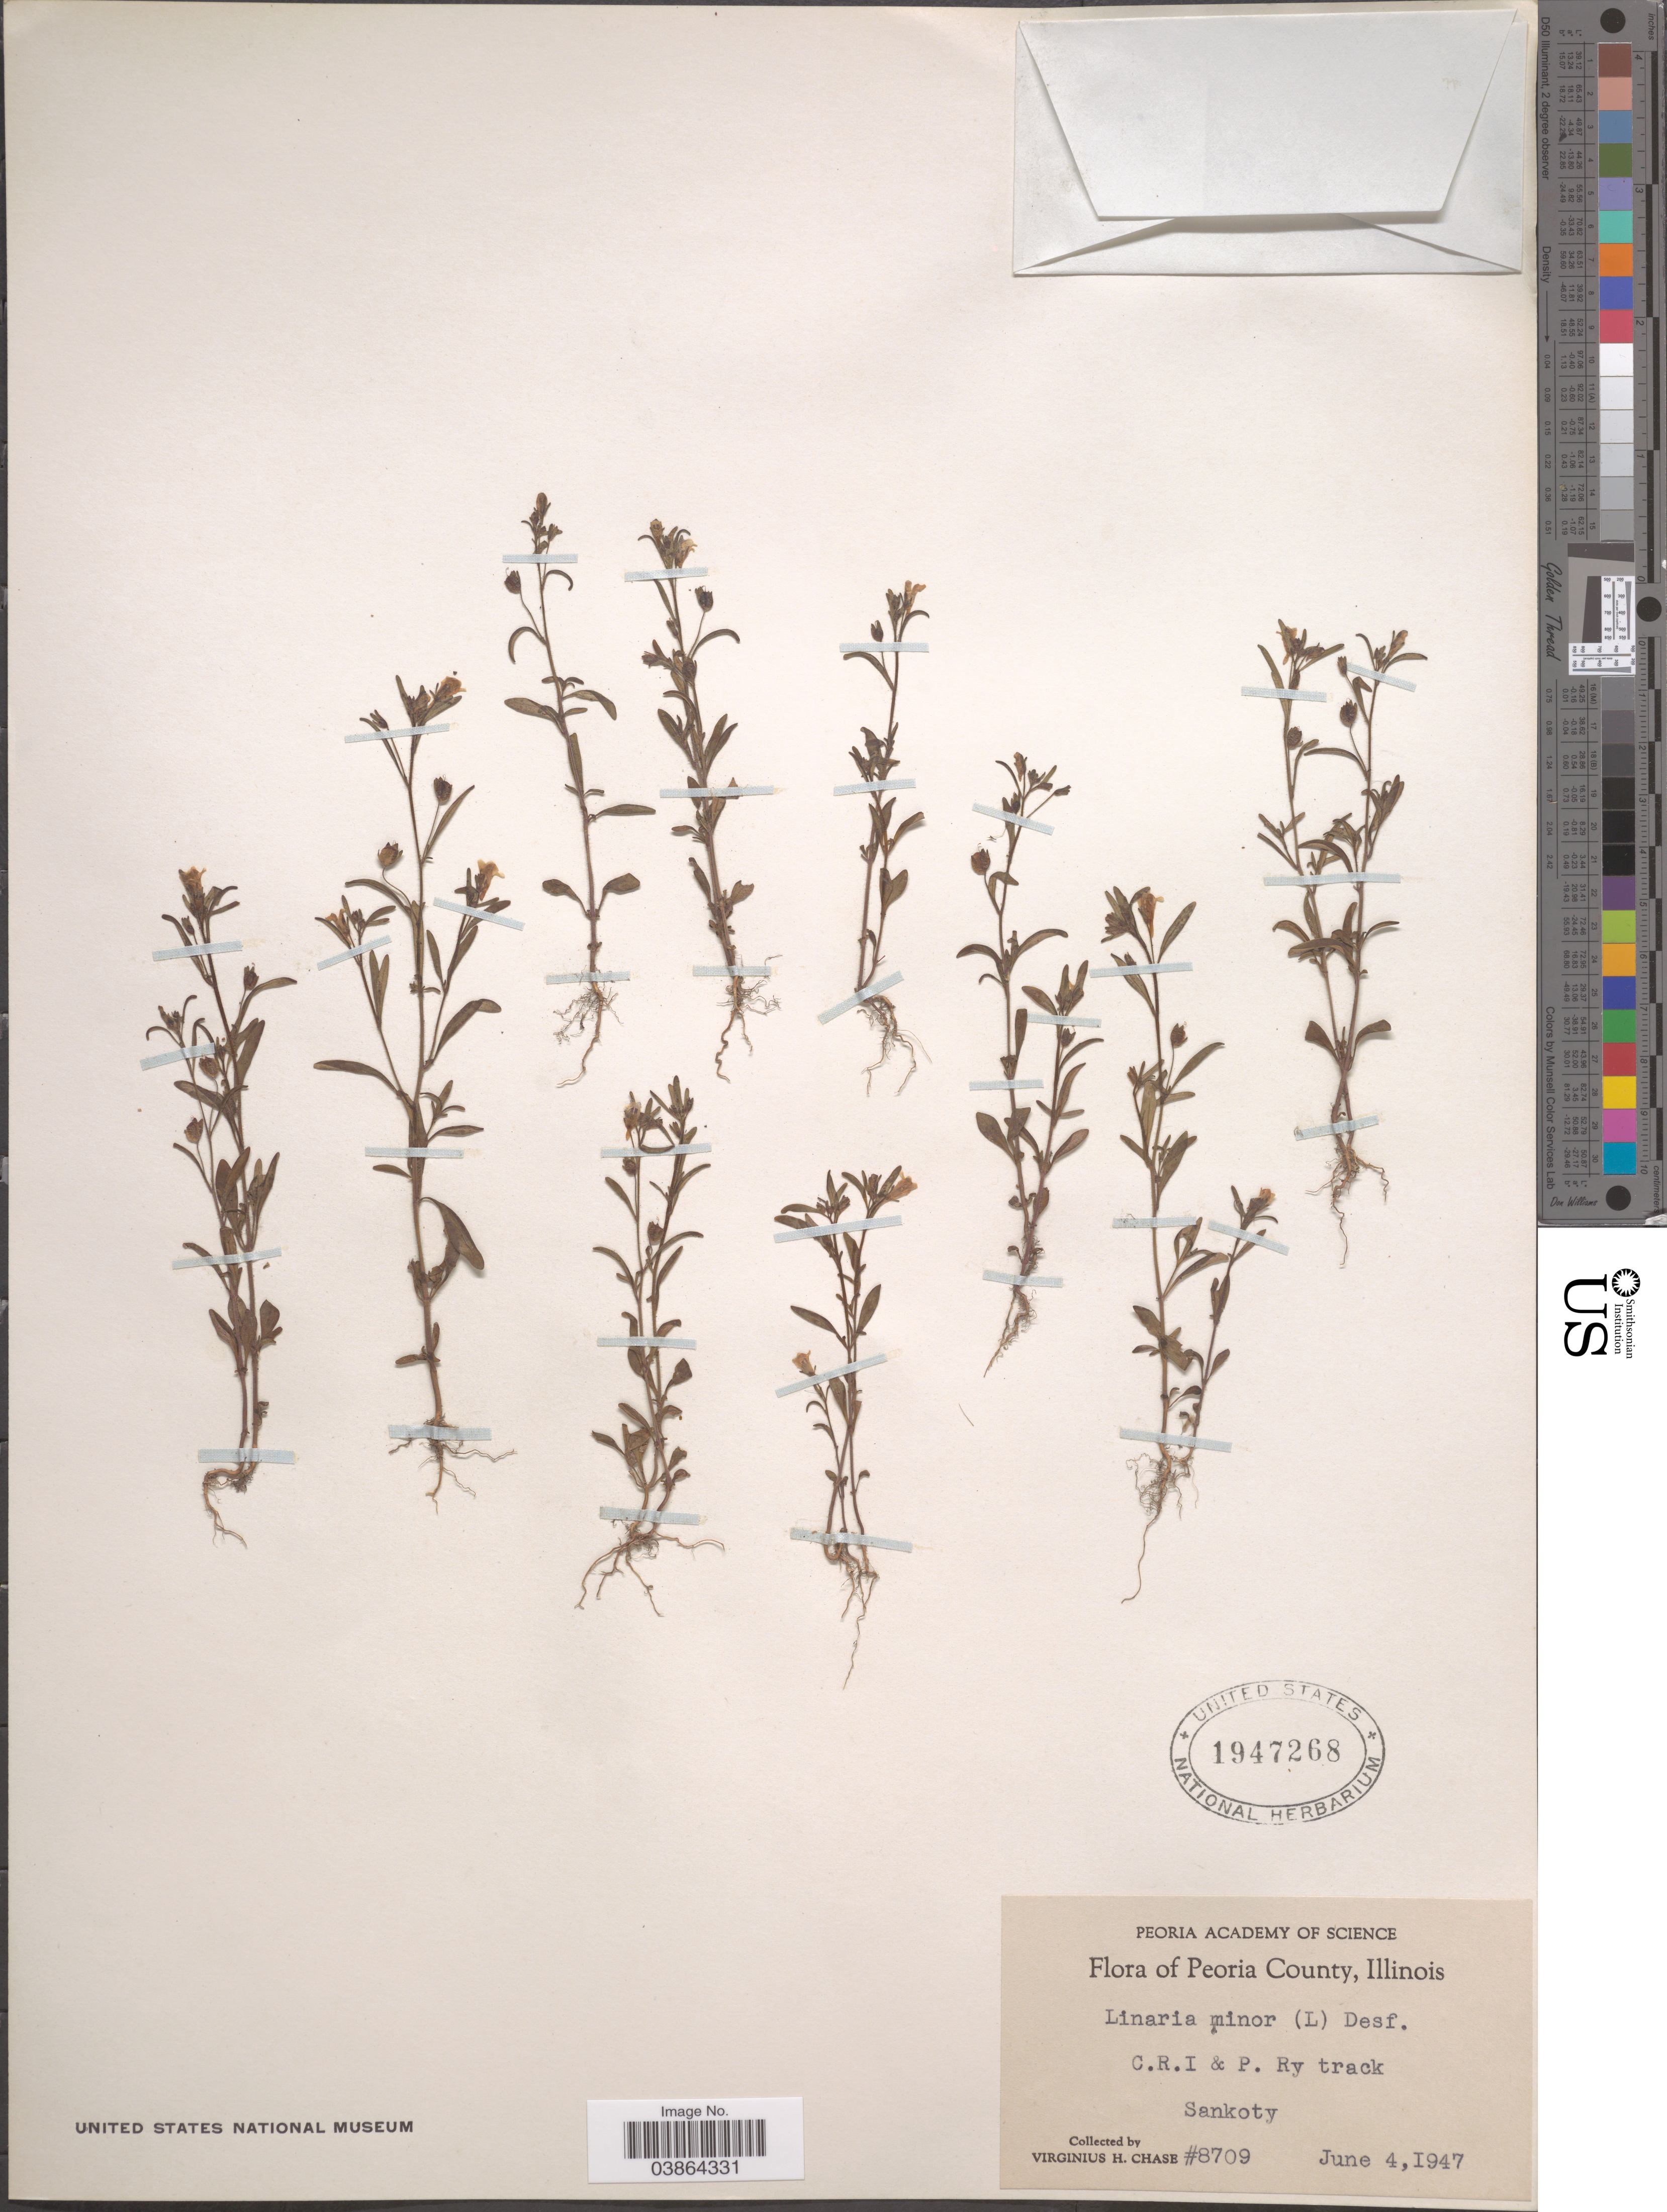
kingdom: Plantae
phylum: Tracheophyta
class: Magnoliopsida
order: Lamiales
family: Plantaginaceae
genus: Chaenorrhinum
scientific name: Chaenorrhinum minor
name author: (L.) Lange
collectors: V. H. Chase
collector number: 8709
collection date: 1947-06-04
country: United States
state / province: Illinois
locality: Peoria County. C.R.I & P. Ry track. Sankoty.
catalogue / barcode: US 1947268